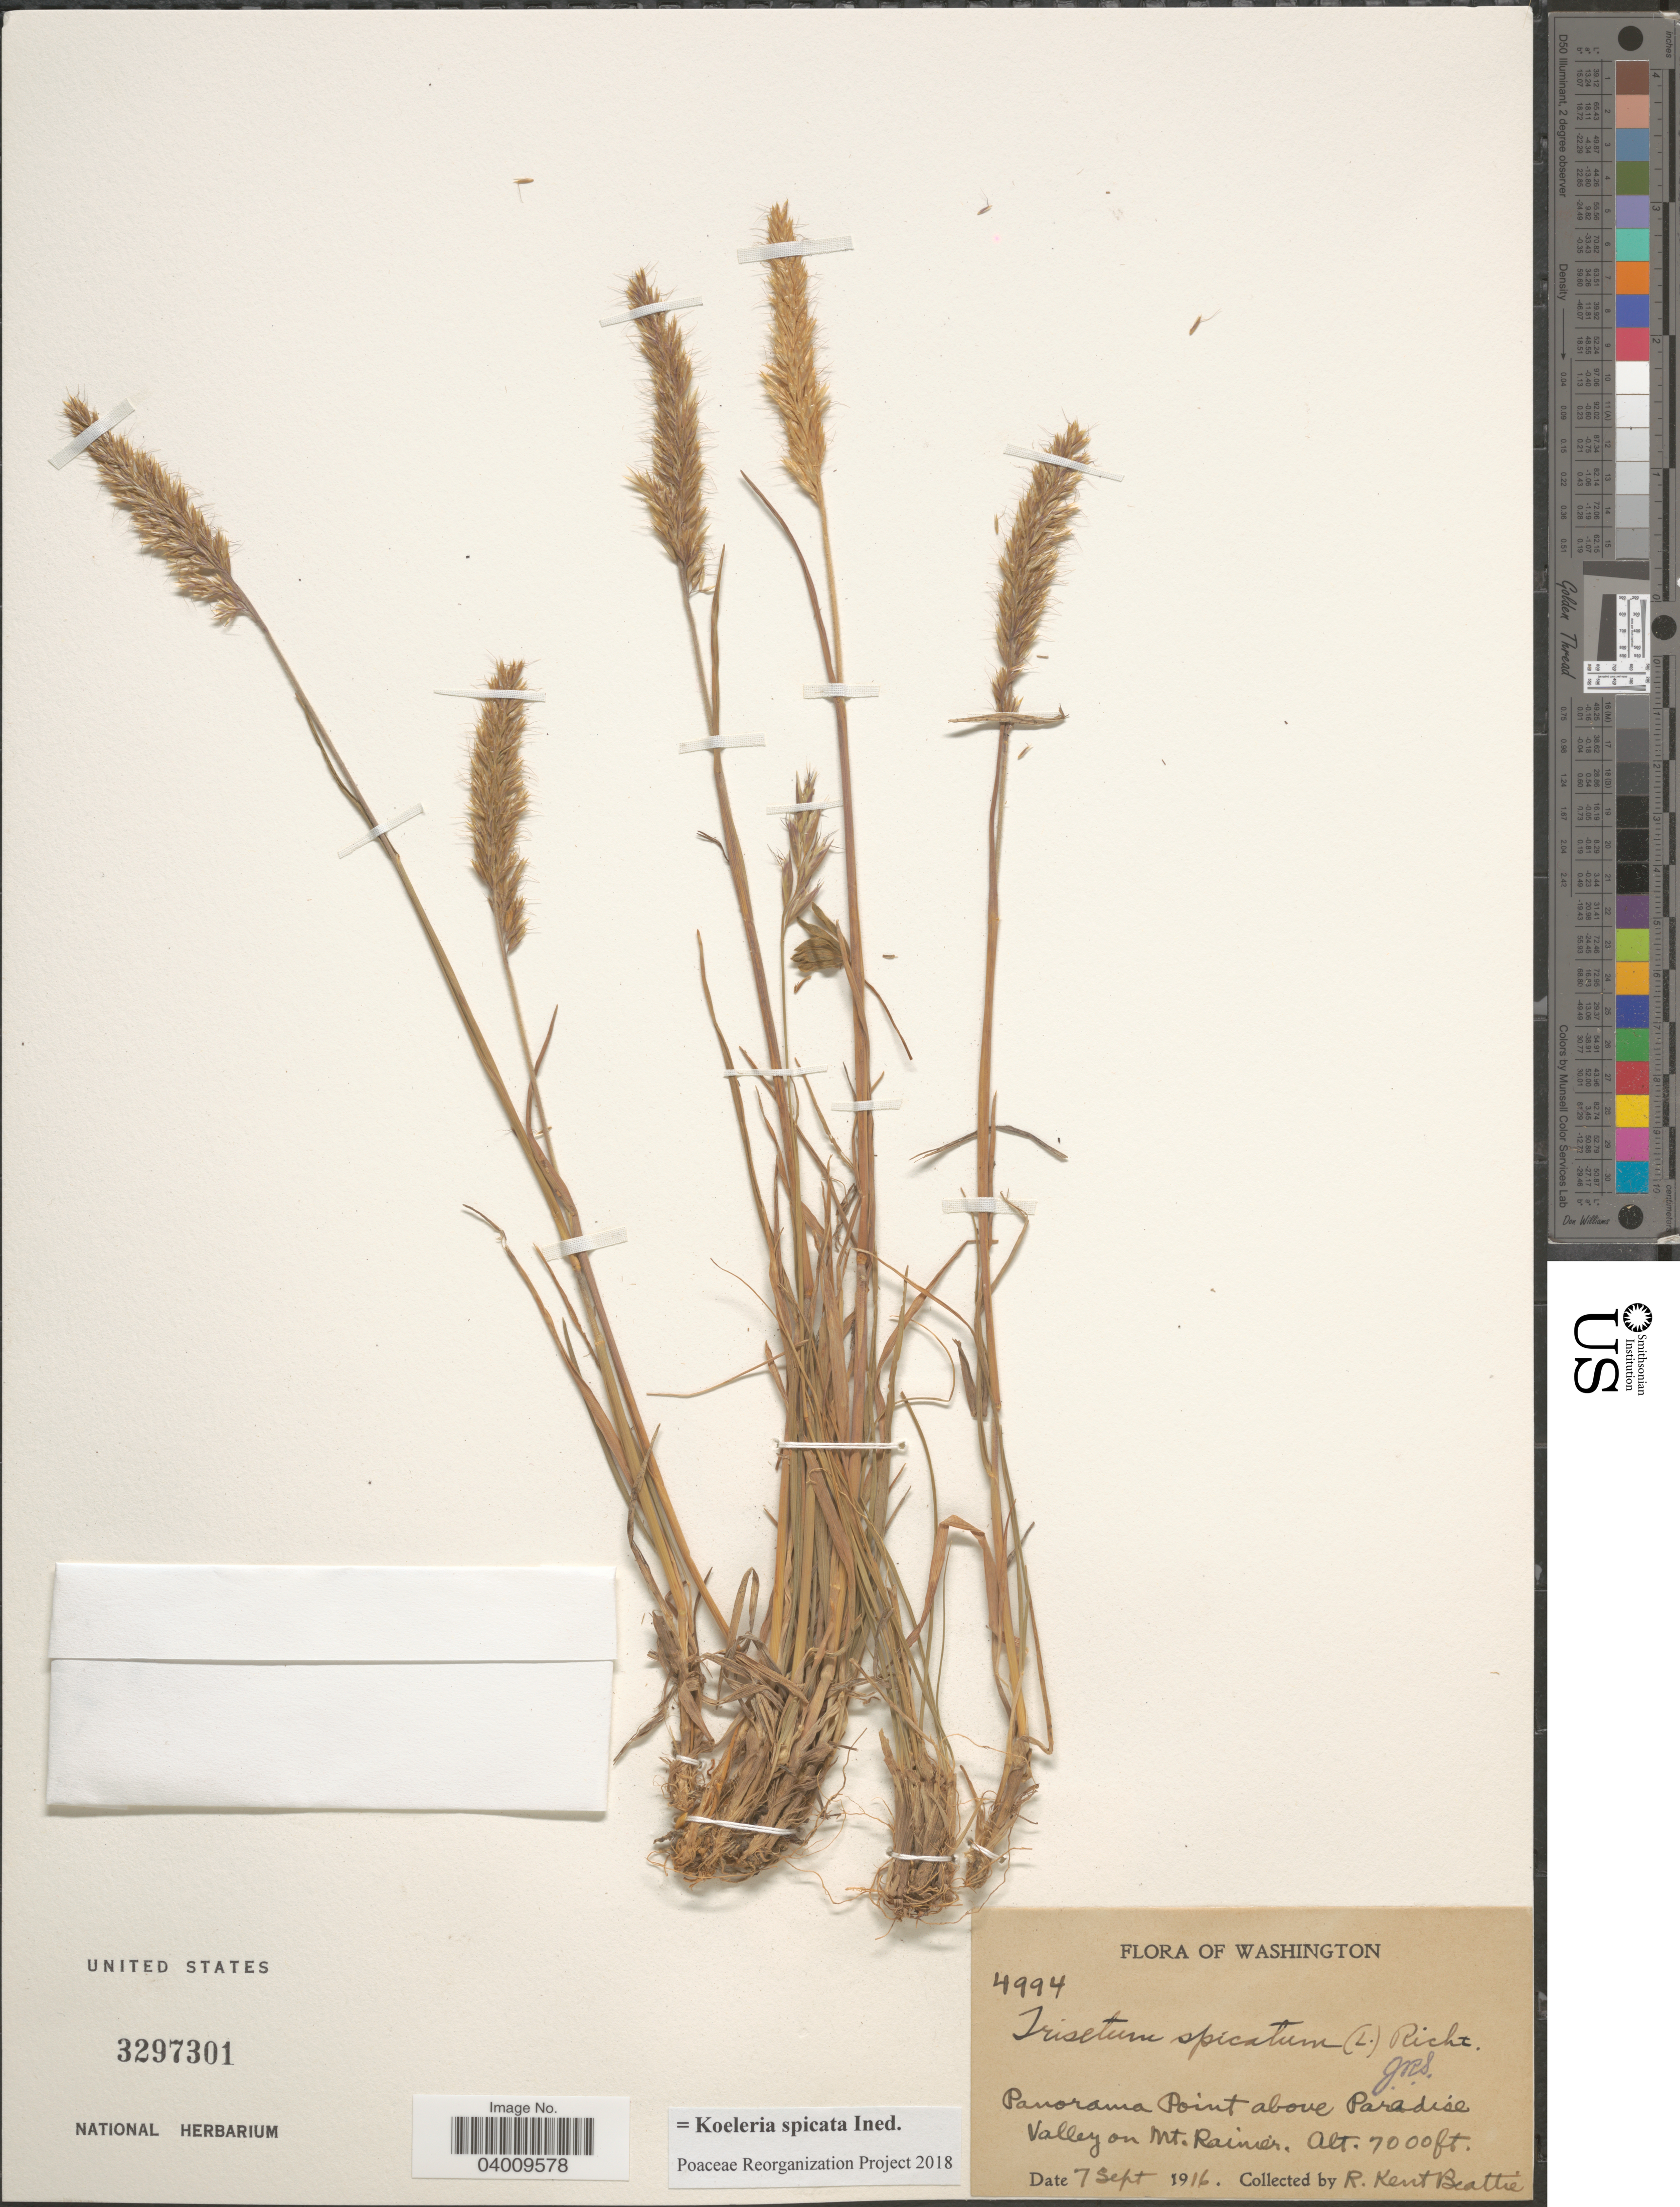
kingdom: Plantae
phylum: Tracheophyta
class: Liliopsida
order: Poales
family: Poaceae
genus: Koeleria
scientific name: Koeleria spicata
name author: (L.) Barberá et al.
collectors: R. K. Beattie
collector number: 4994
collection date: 1916-09-07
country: United States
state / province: Washington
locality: Panorama Point above Paradise Valley on Mt. Rainier.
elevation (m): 2134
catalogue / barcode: US 3297301